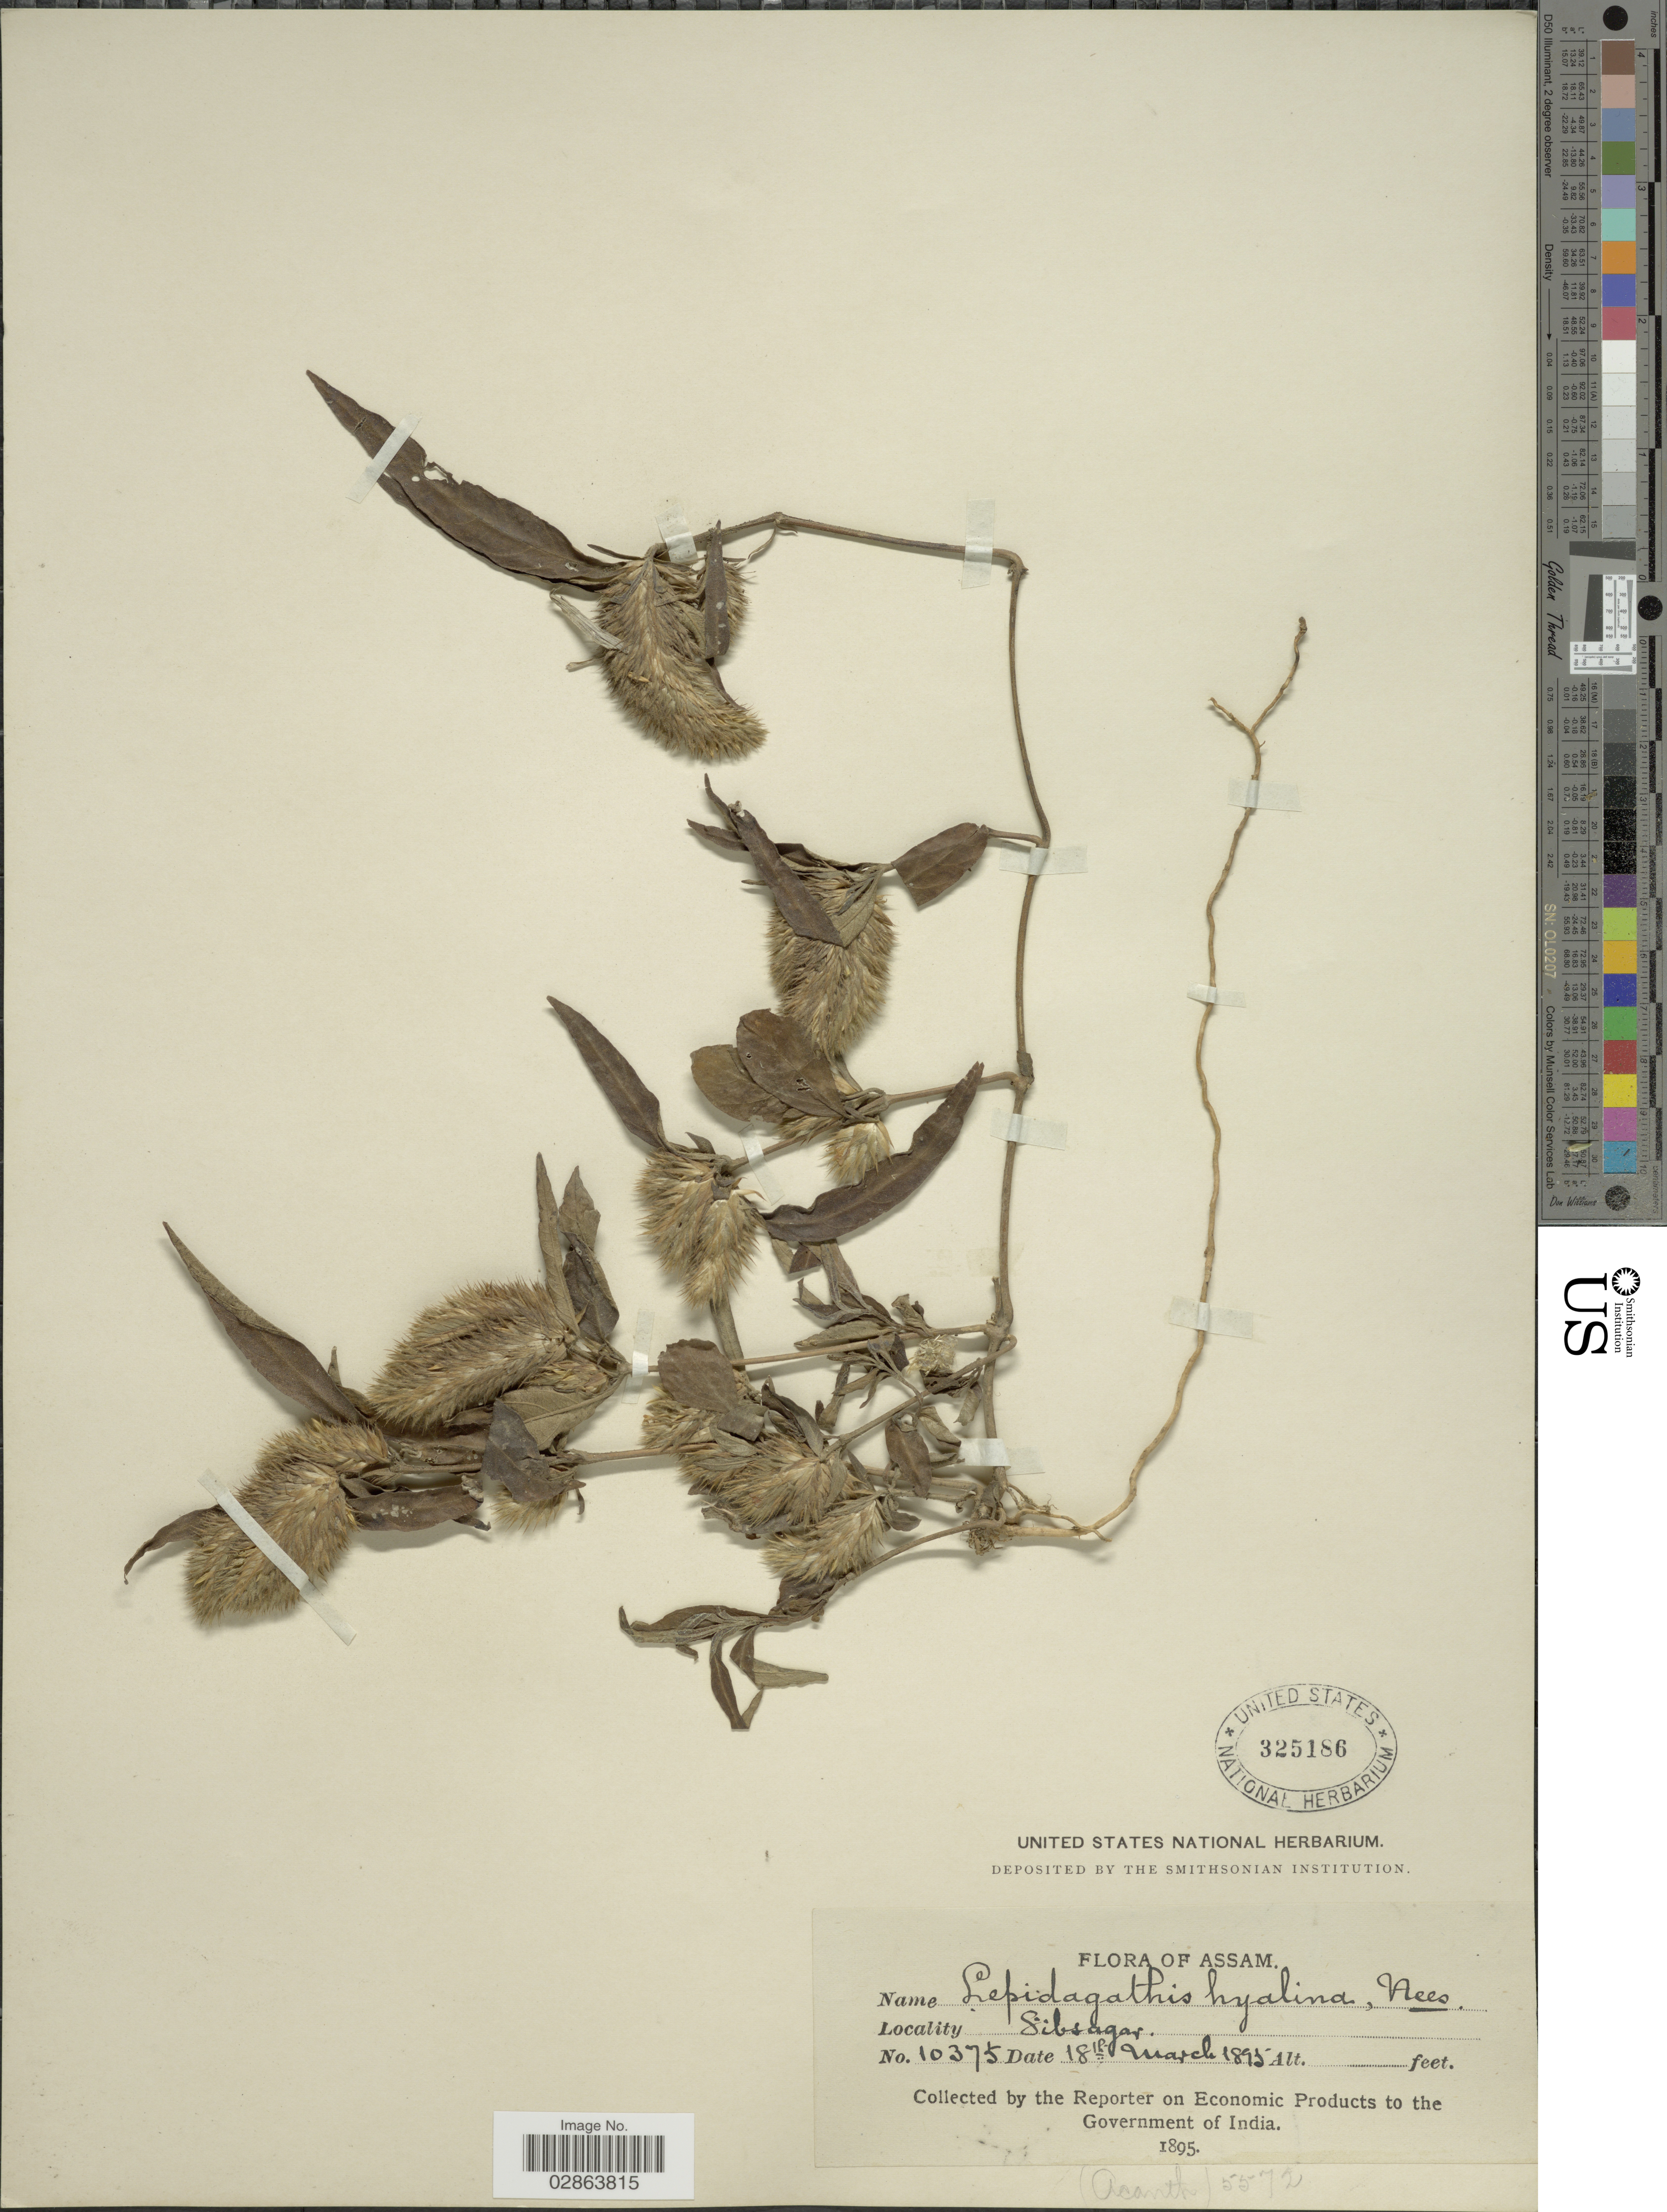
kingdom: Plantae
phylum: Tracheophyta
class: Magnoliopsida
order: Lamiales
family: Acanthaceae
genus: Lepidagathis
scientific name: Lepidagathis incurva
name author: Buch.-Ham. ex D. Don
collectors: Reporter on Economic Products to the Government of India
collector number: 10375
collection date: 1895-03-18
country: India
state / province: Assam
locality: Sibsagar.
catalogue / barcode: US 325186